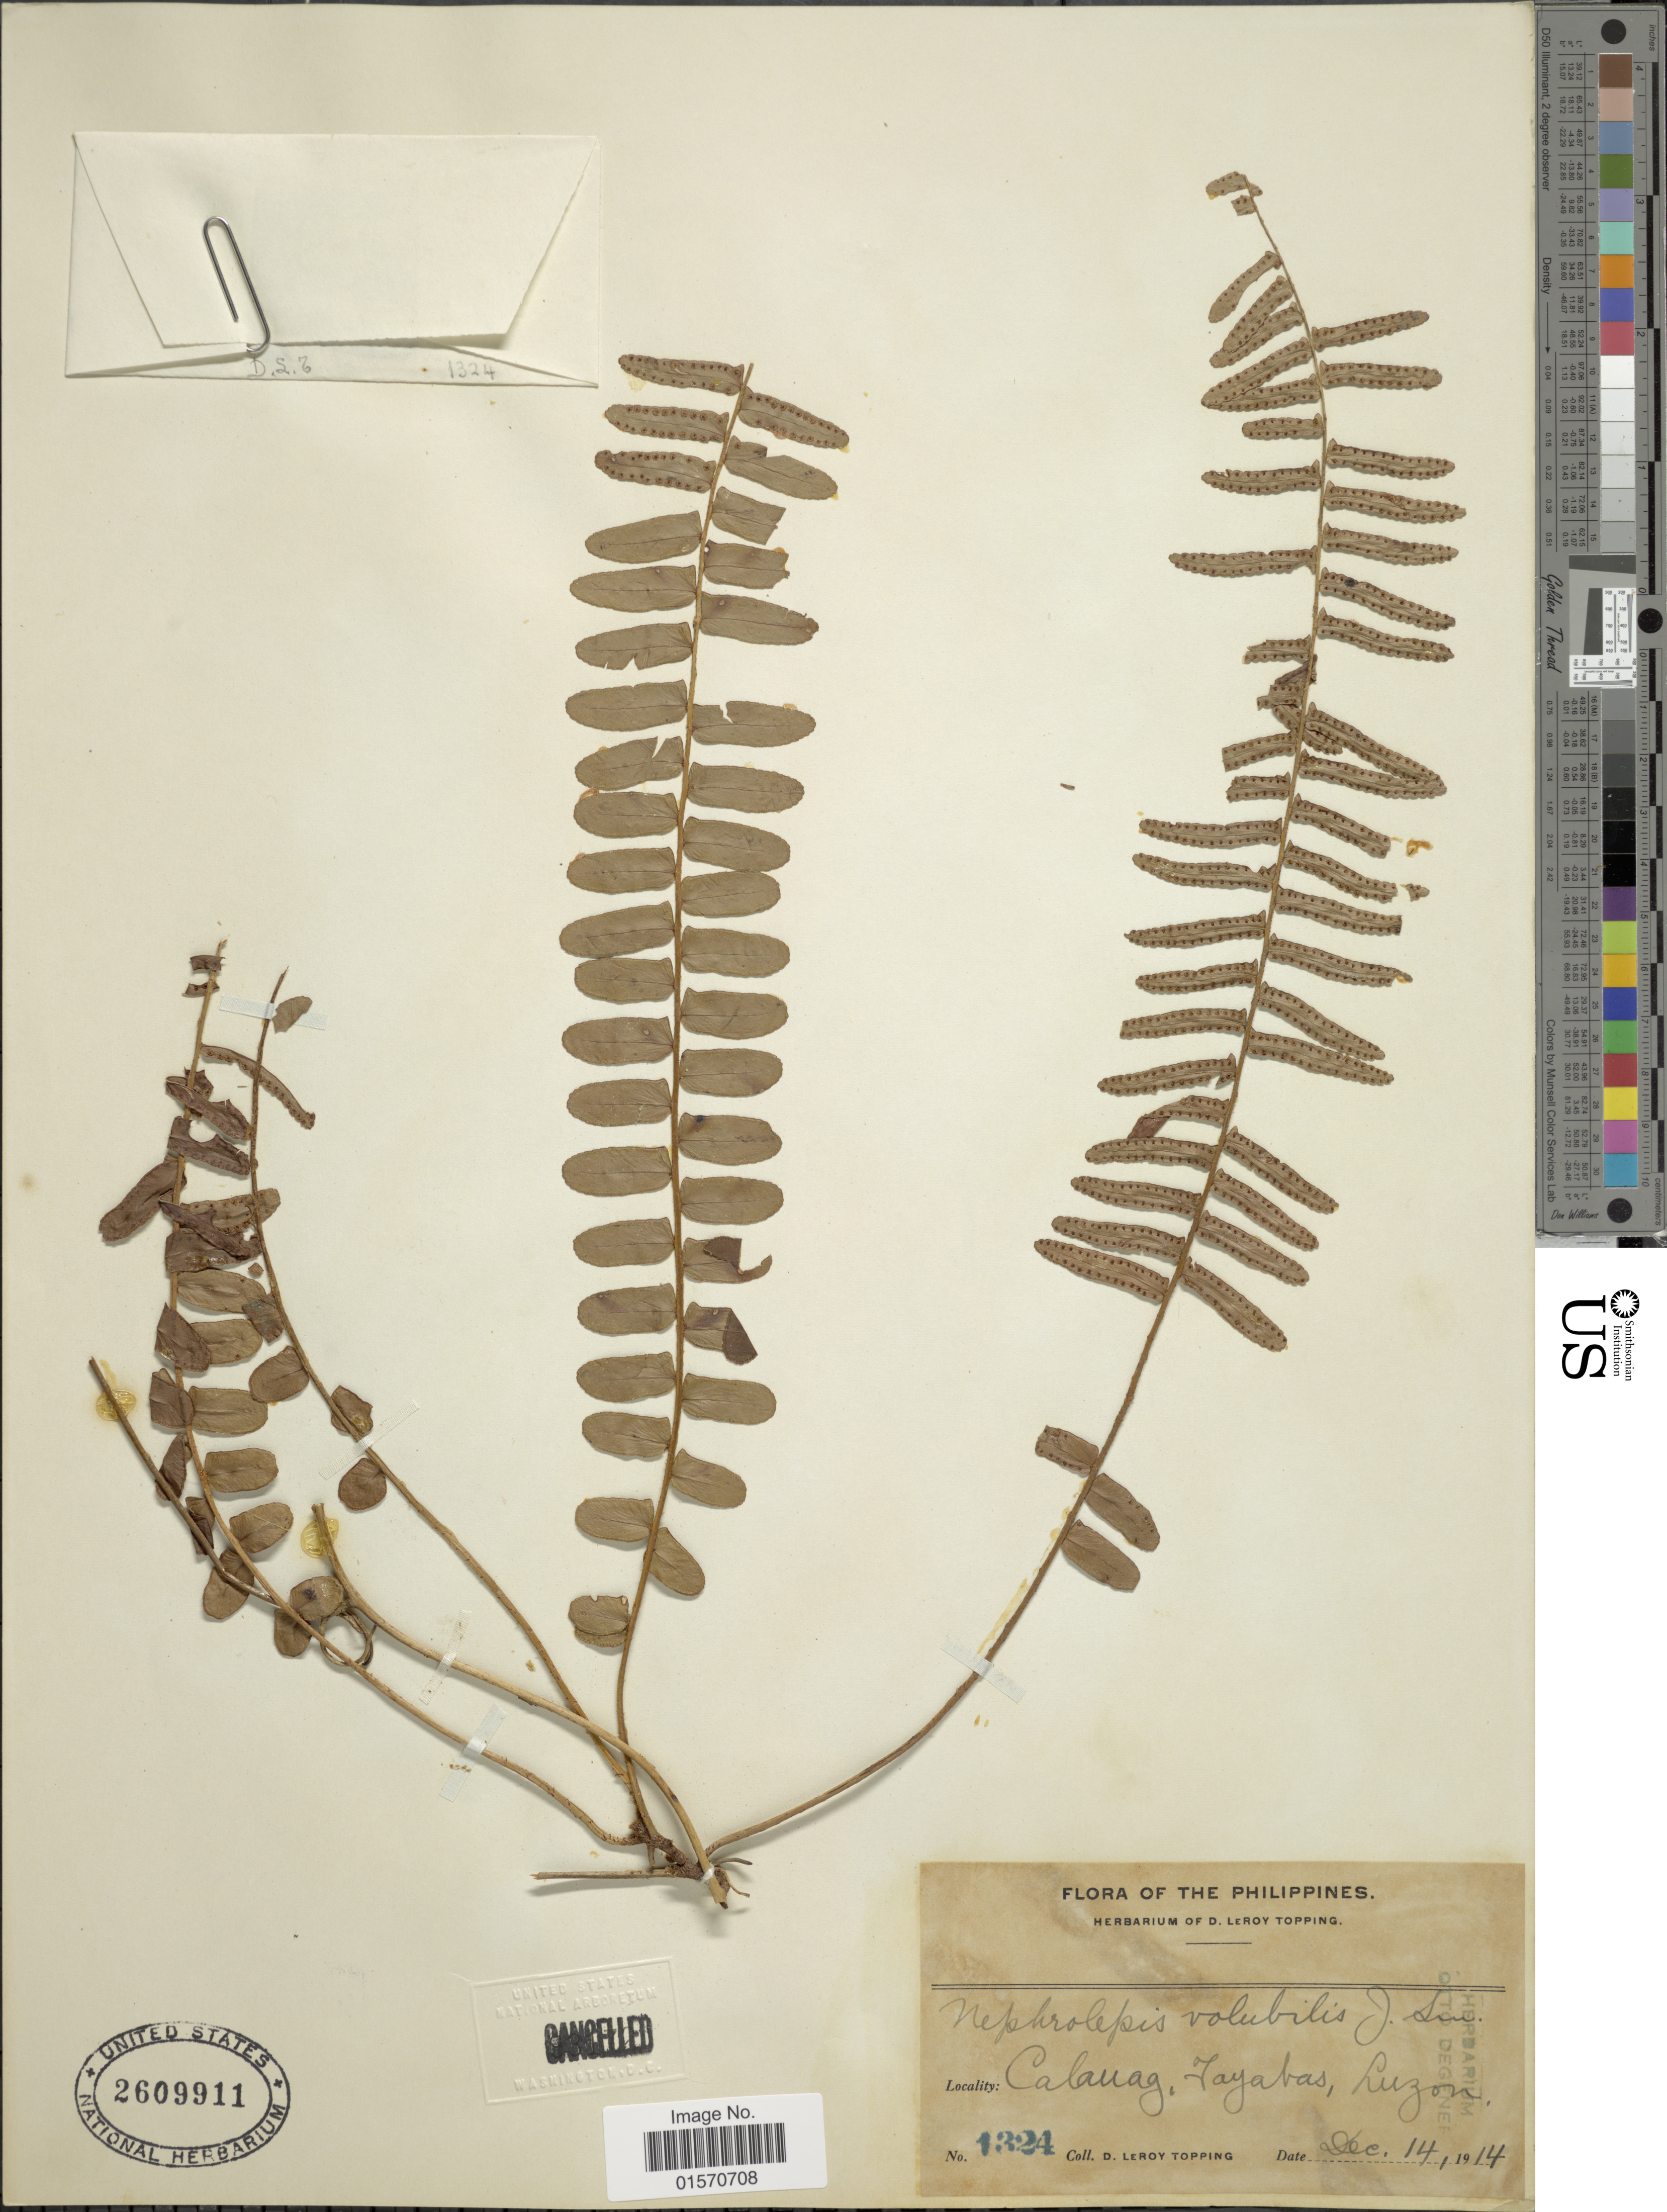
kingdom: Plantae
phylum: Tracheophyta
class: Polypodiopsida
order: Polypodiales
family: Nephrolepidaceae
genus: Nephrolepis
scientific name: Nephrolepis radicans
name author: (Burm.) Kuhn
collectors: D. L. Topping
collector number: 1324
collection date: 1914-12-14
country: Philippines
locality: Calauag, Tayabas, Luzon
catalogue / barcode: US 2609911